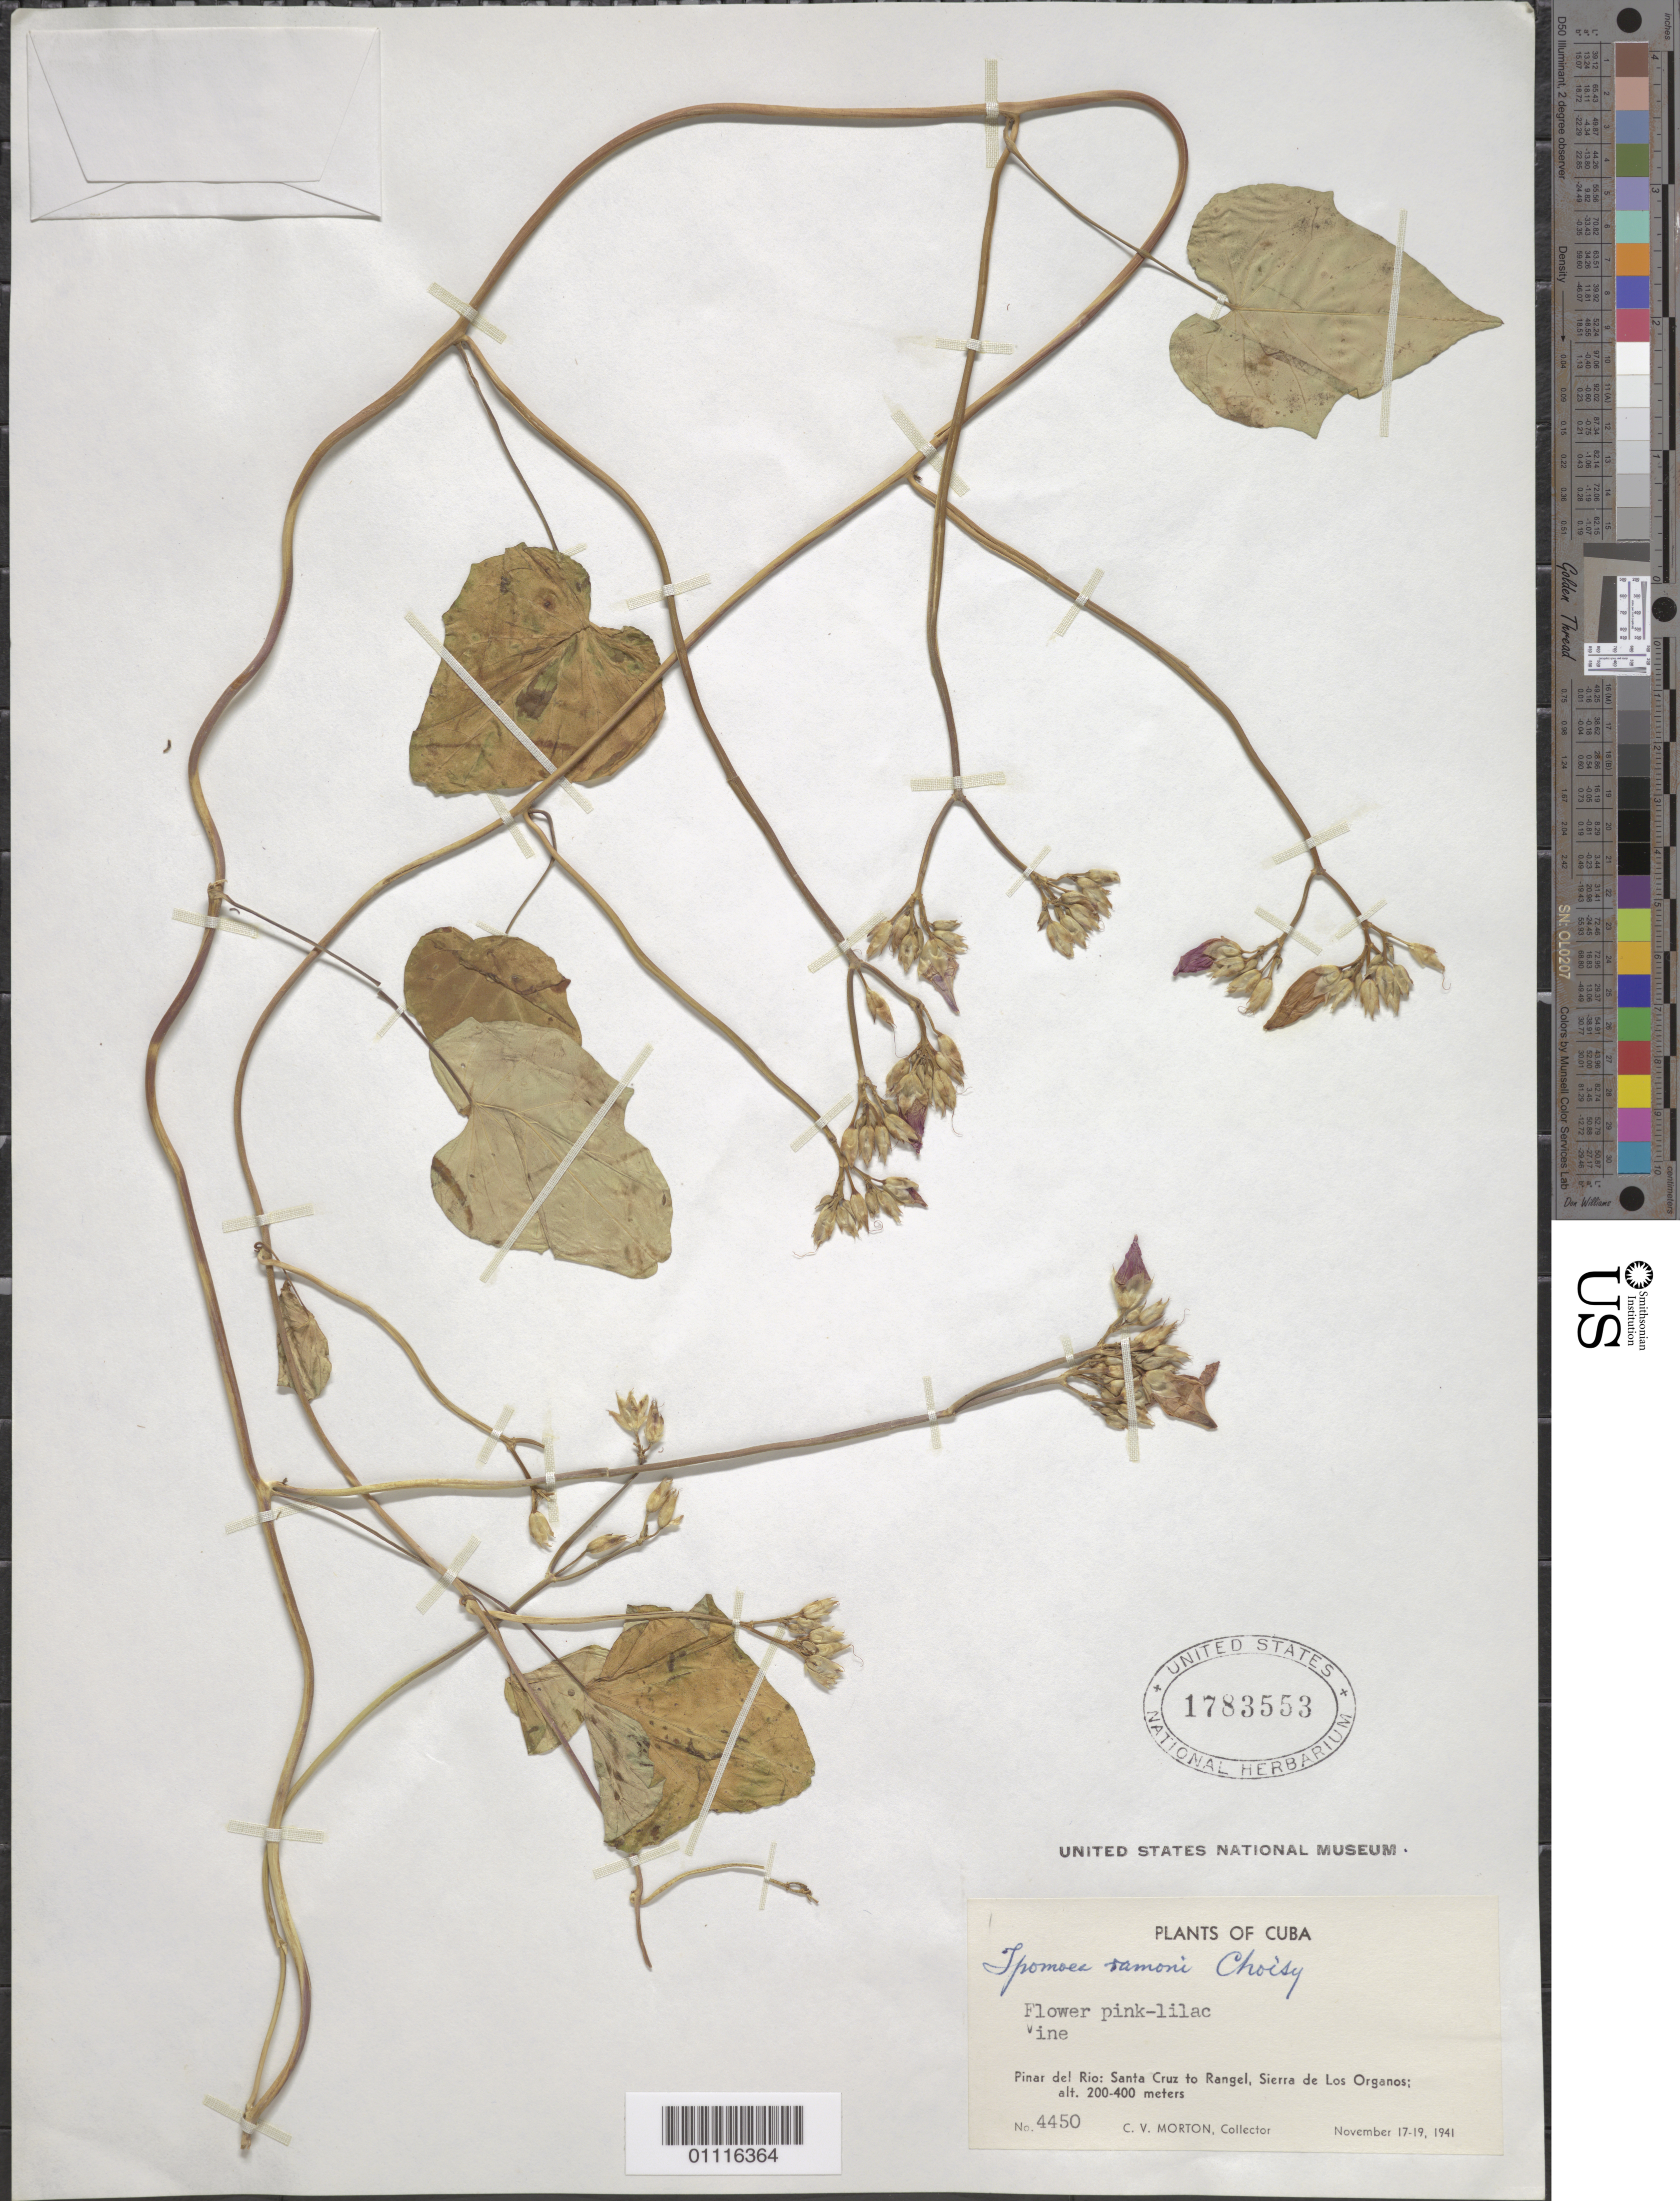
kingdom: Plantae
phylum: Tracheophyta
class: Magnoliopsida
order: Solanales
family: Convolvulaceae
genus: Ipomoea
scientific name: Ipomoea trifida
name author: (Kunth) G. Don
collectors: C. V. Morton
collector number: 4450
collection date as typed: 17 Nov 1941 to 19 Nov 1941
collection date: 1941-11-17/1941-11-19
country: Cuba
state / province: Pinar del Rio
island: Cuba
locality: Santa Cruz to Rangel, Sierra de los Organos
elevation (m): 200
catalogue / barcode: US 1783553